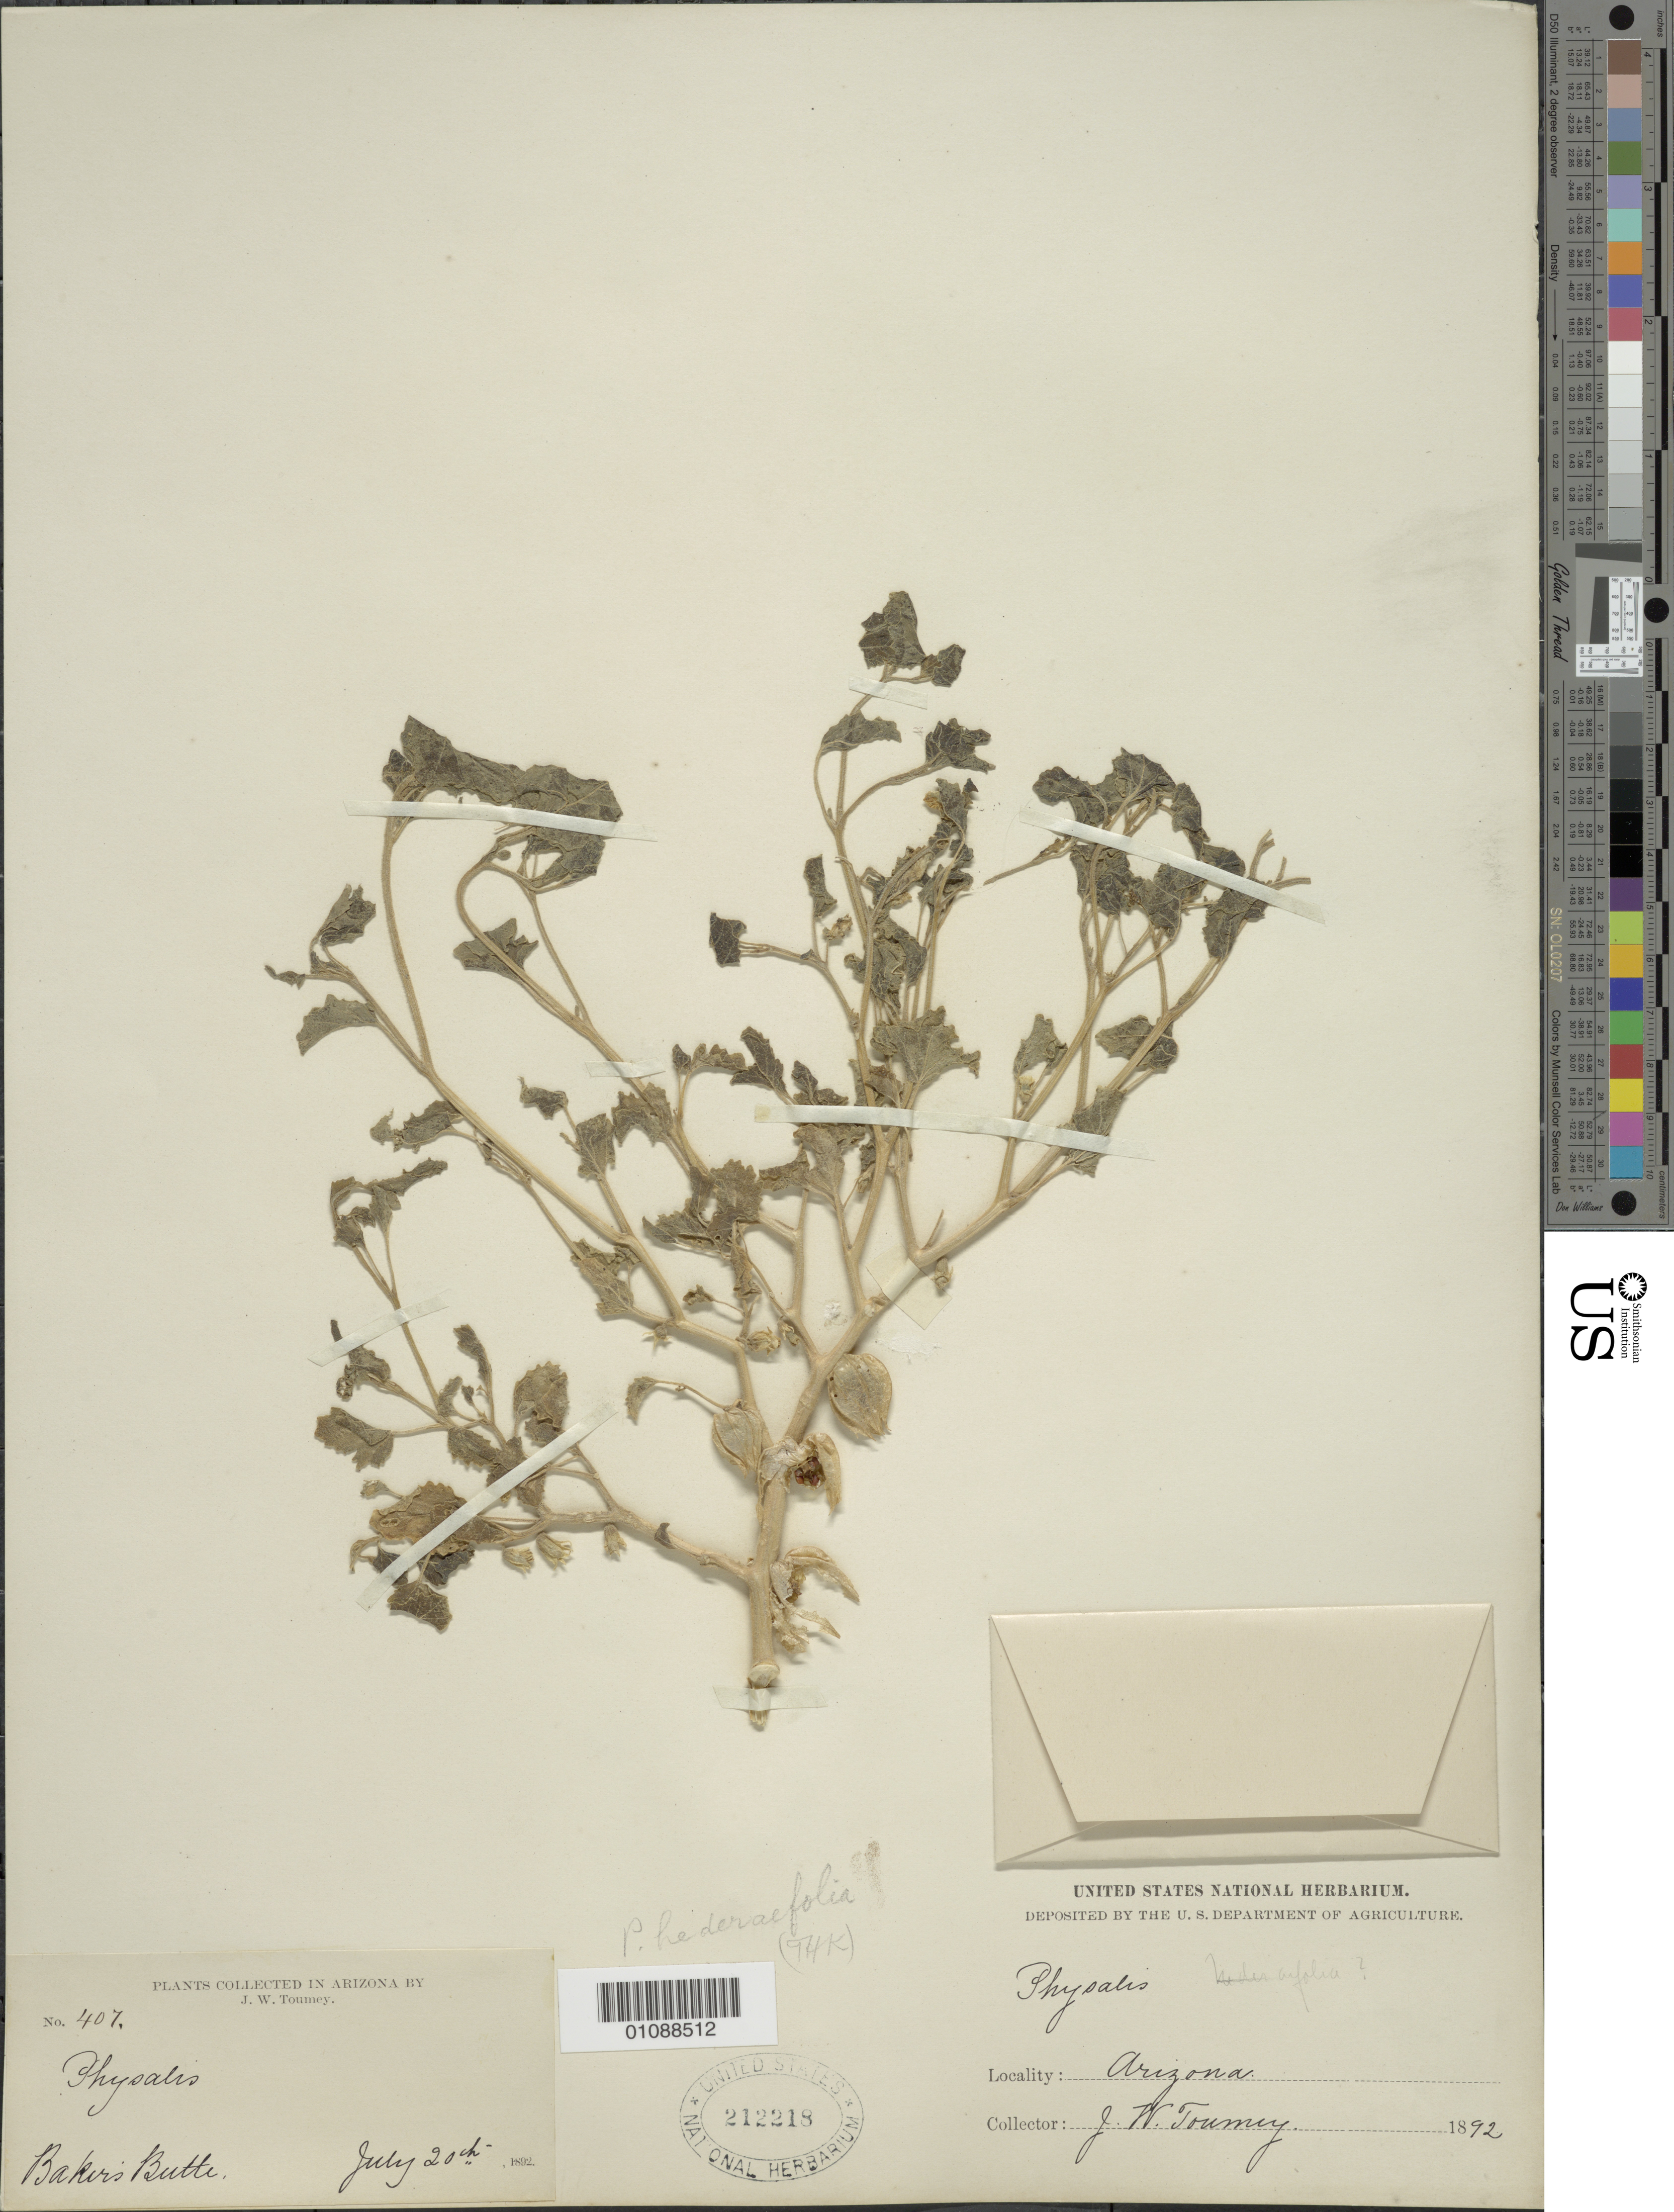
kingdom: Plantae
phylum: Tracheophyta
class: Magnoliopsida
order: Solanales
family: Solanaceae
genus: Physalis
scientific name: Physalis hederifolia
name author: A. Gray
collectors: J. W. Toumey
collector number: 407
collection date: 1892-07-20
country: United States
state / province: Arizona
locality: Bakers Butte.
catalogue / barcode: US 212218